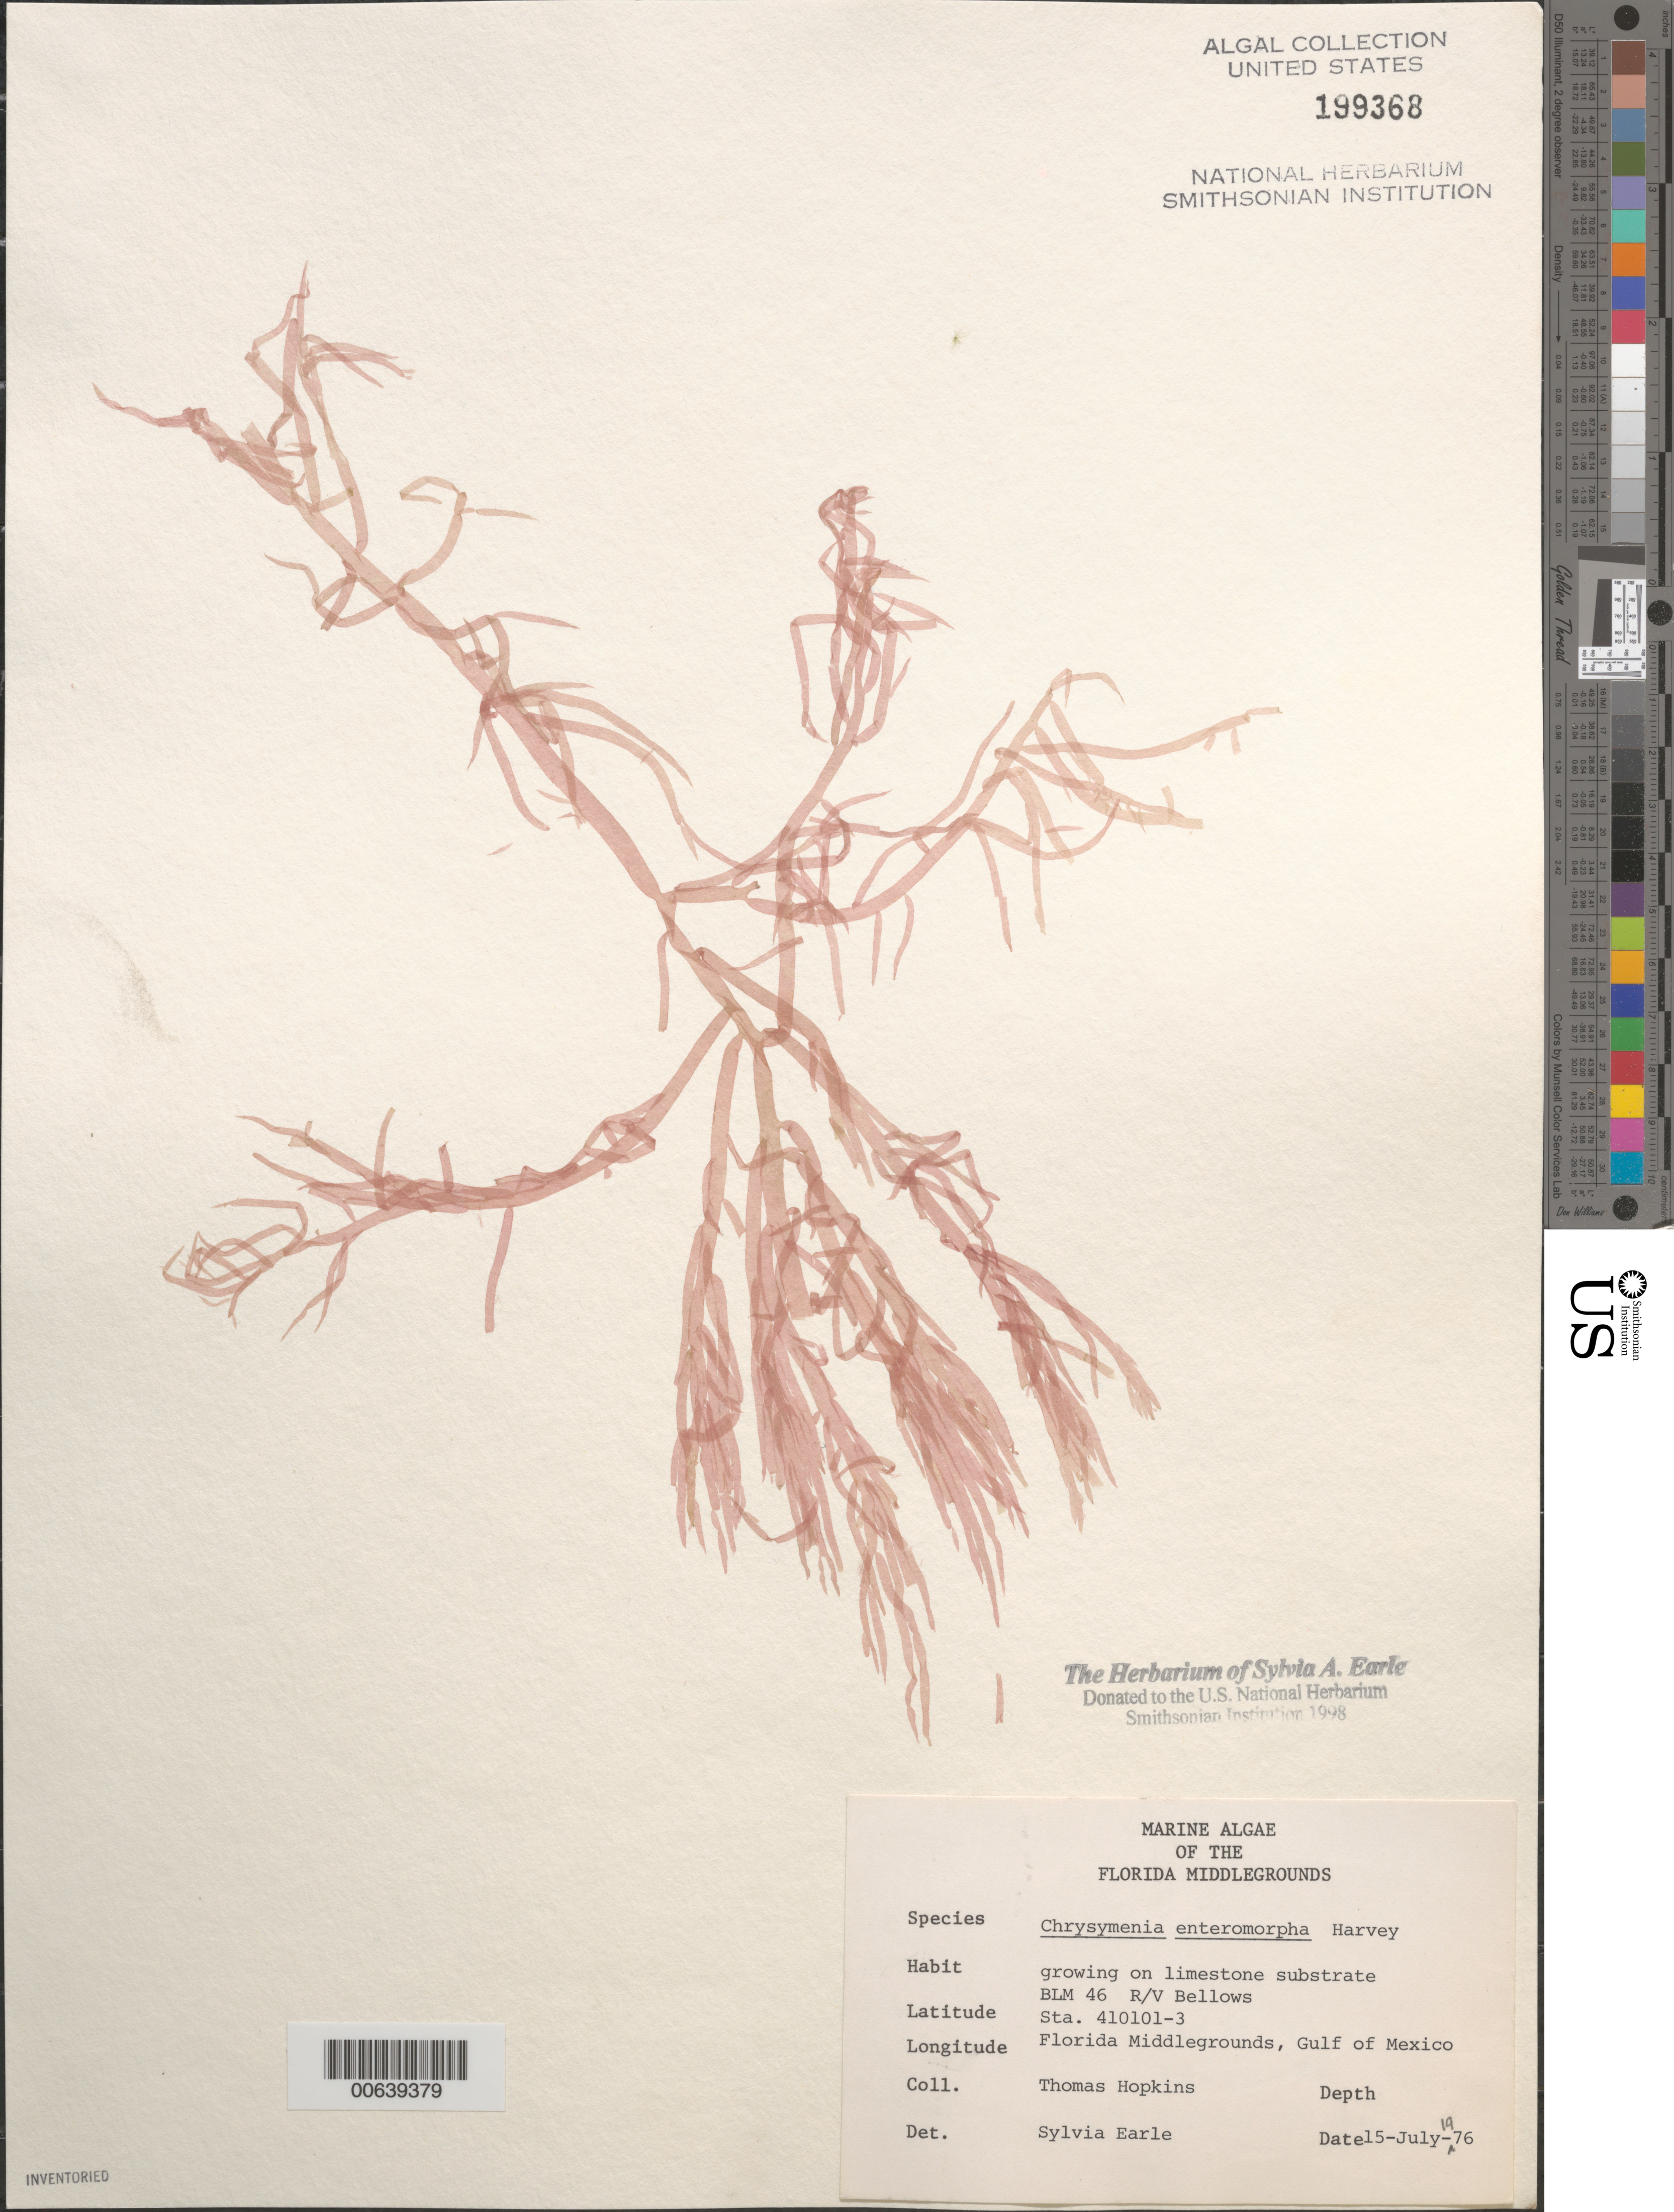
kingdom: Plantae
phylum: Rhodophyta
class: Florideophyceae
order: Rhodymeniales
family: Rhodymeniaceae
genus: Botryocladia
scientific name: Botryocladia enteromorpha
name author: (Harv.) W.E. Schmidt et al. in W.E. Schmidt et al.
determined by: Algae name updating Project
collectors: T. Hopkins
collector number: Station 410101-3 & BLM 46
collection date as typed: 15 Jul 1976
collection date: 1976-07-15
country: United States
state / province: Florida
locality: Florida Middle Grounds, Gulf of Mexico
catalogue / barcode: US 199368